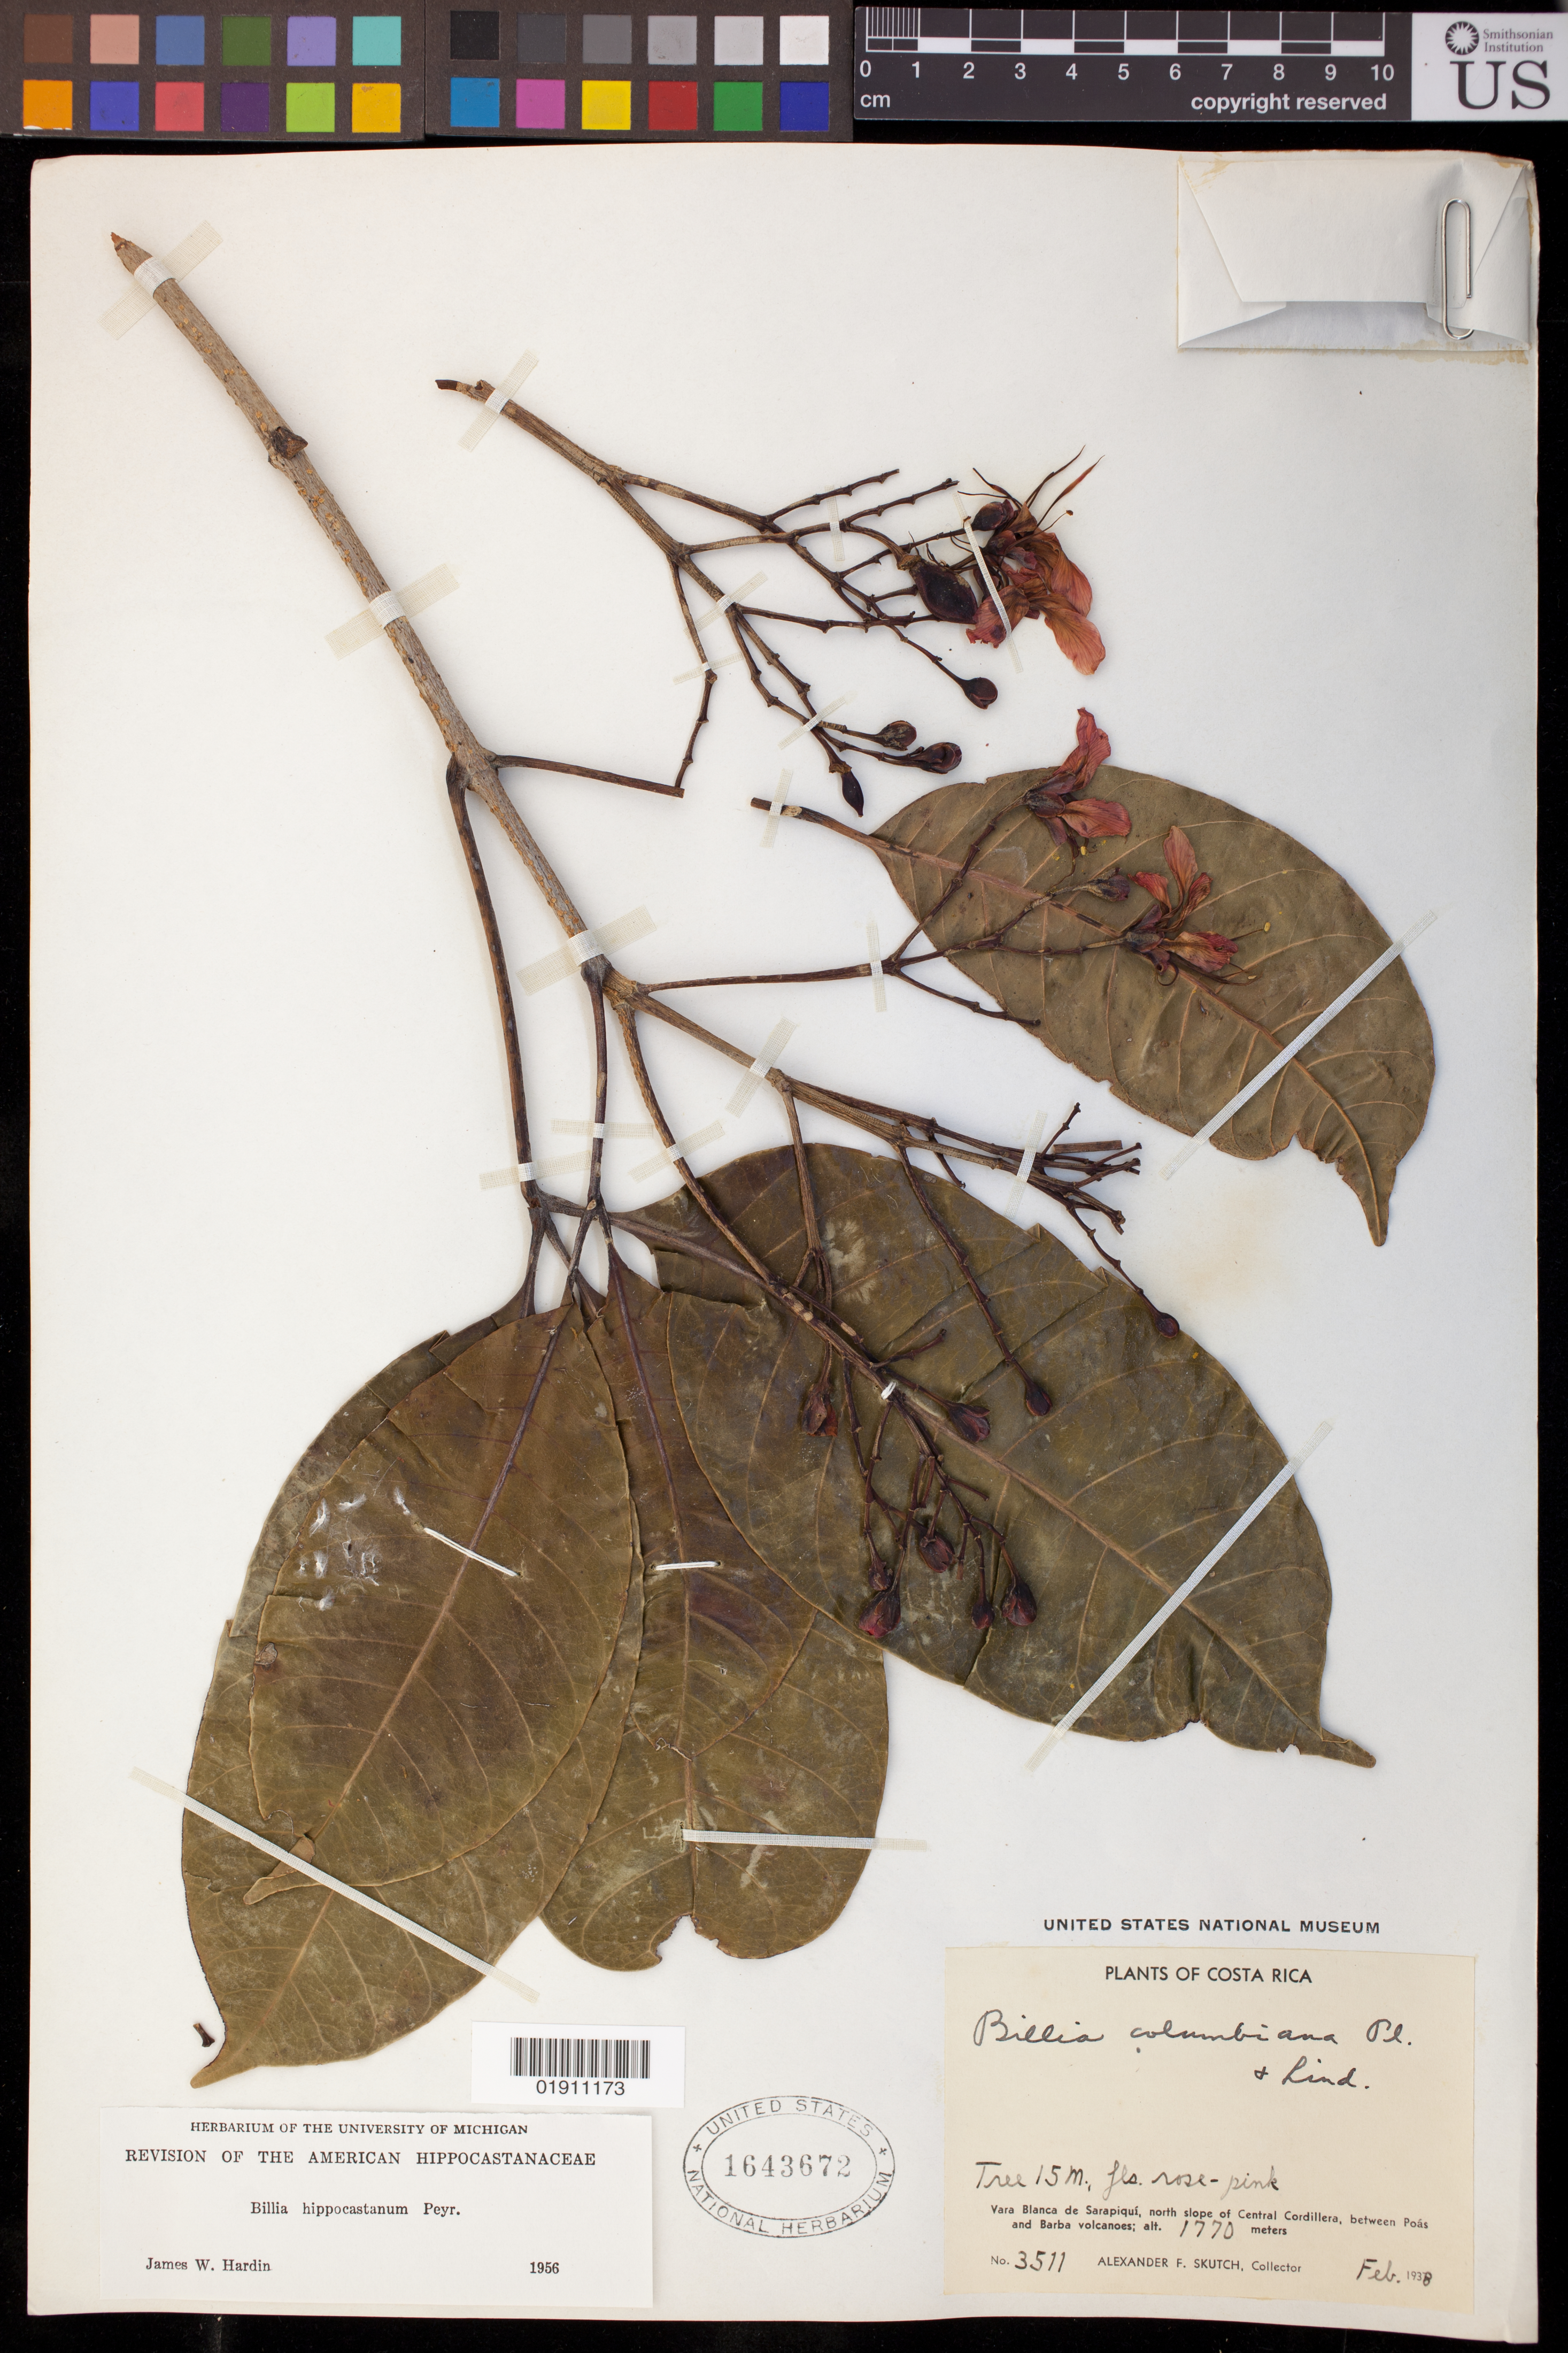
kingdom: Plantae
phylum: Tracheophyta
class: Magnoliopsida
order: Sapindales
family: Sapindaceae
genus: Billia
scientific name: Billia hippocastanum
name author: Peyr.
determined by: Hardin, J. W.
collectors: A. F. Skutch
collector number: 3511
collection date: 1938-02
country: Costa Rica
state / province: Heredia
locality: Vara Blanca de Sarapiqui, north slope of Central Cordillera, between Poás and Barba volanoes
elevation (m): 1770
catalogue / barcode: US 1643672